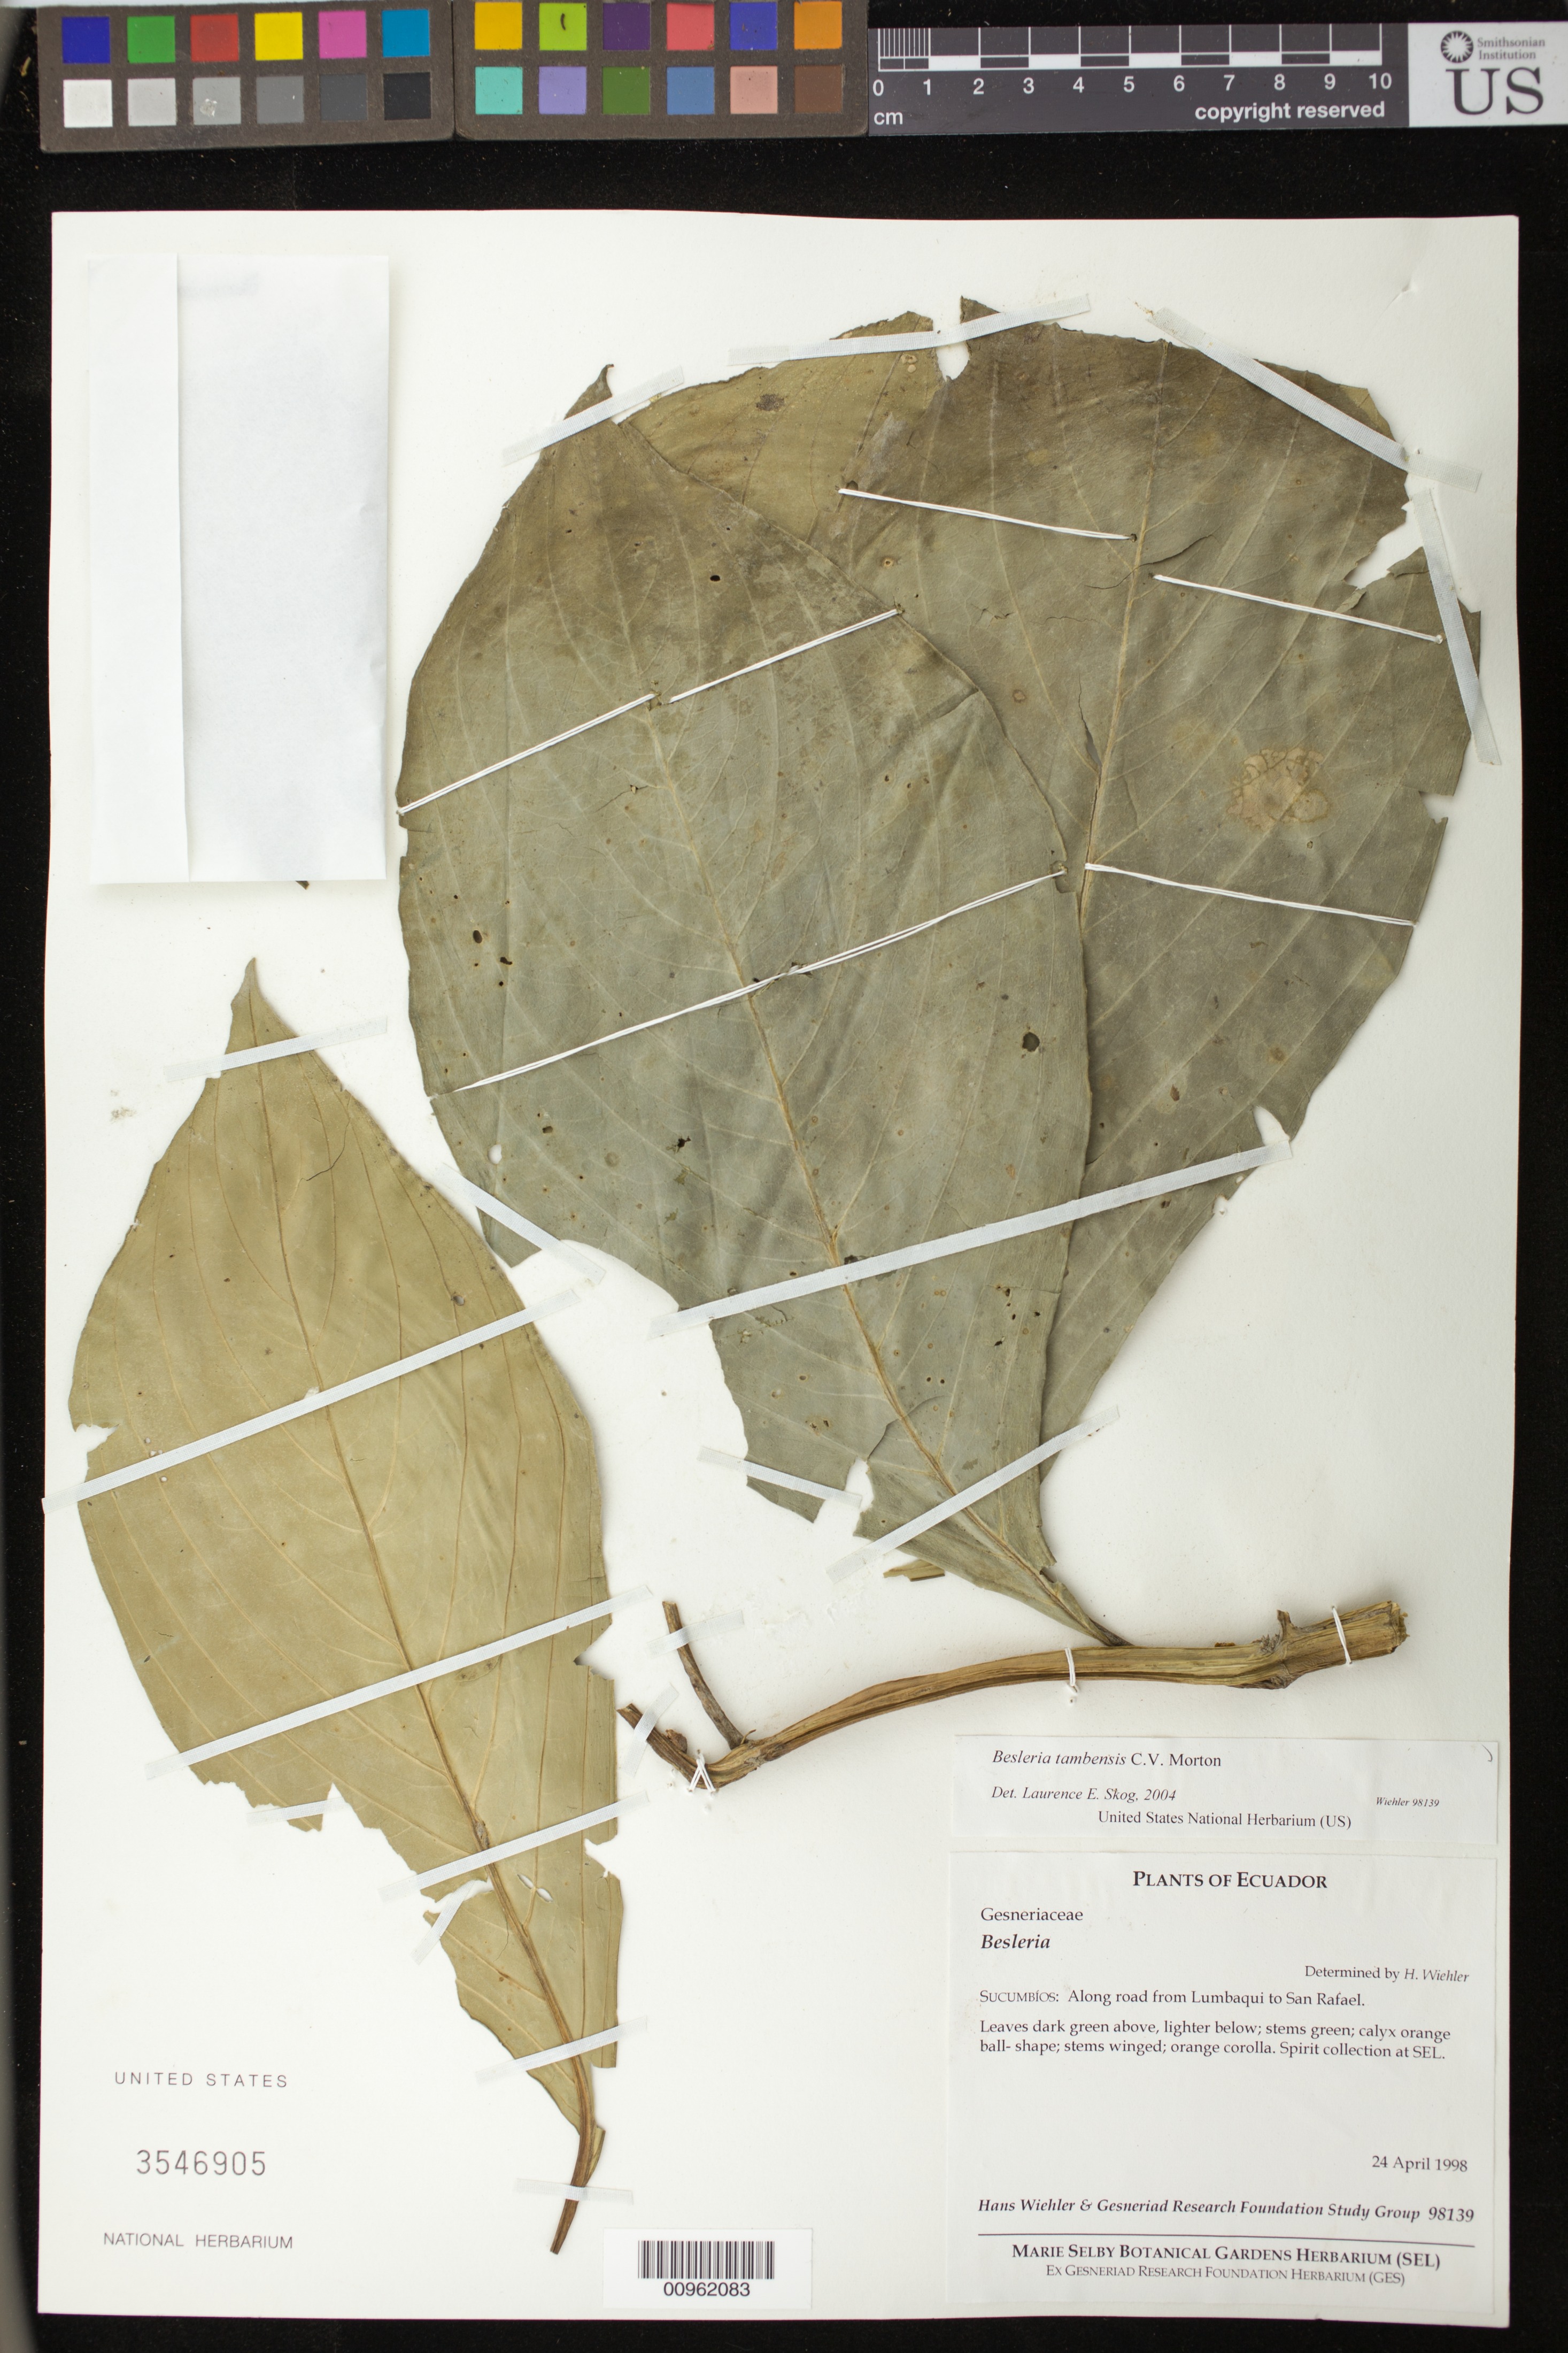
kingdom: Plantae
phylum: Tracheophyta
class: Magnoliopsida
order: Lamiales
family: Gesneriaceae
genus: Besleria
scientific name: Besleria tambensis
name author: C.V. Morton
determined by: Skog, Laurence E.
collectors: H. J. Wiehler & GRF Study Group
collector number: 98139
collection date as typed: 24 Apr 1998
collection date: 1998-04-24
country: Ecuador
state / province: Sucumbíos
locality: Sucumbíos: along road from Lumbaqui to San Rafael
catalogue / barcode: US 3546905